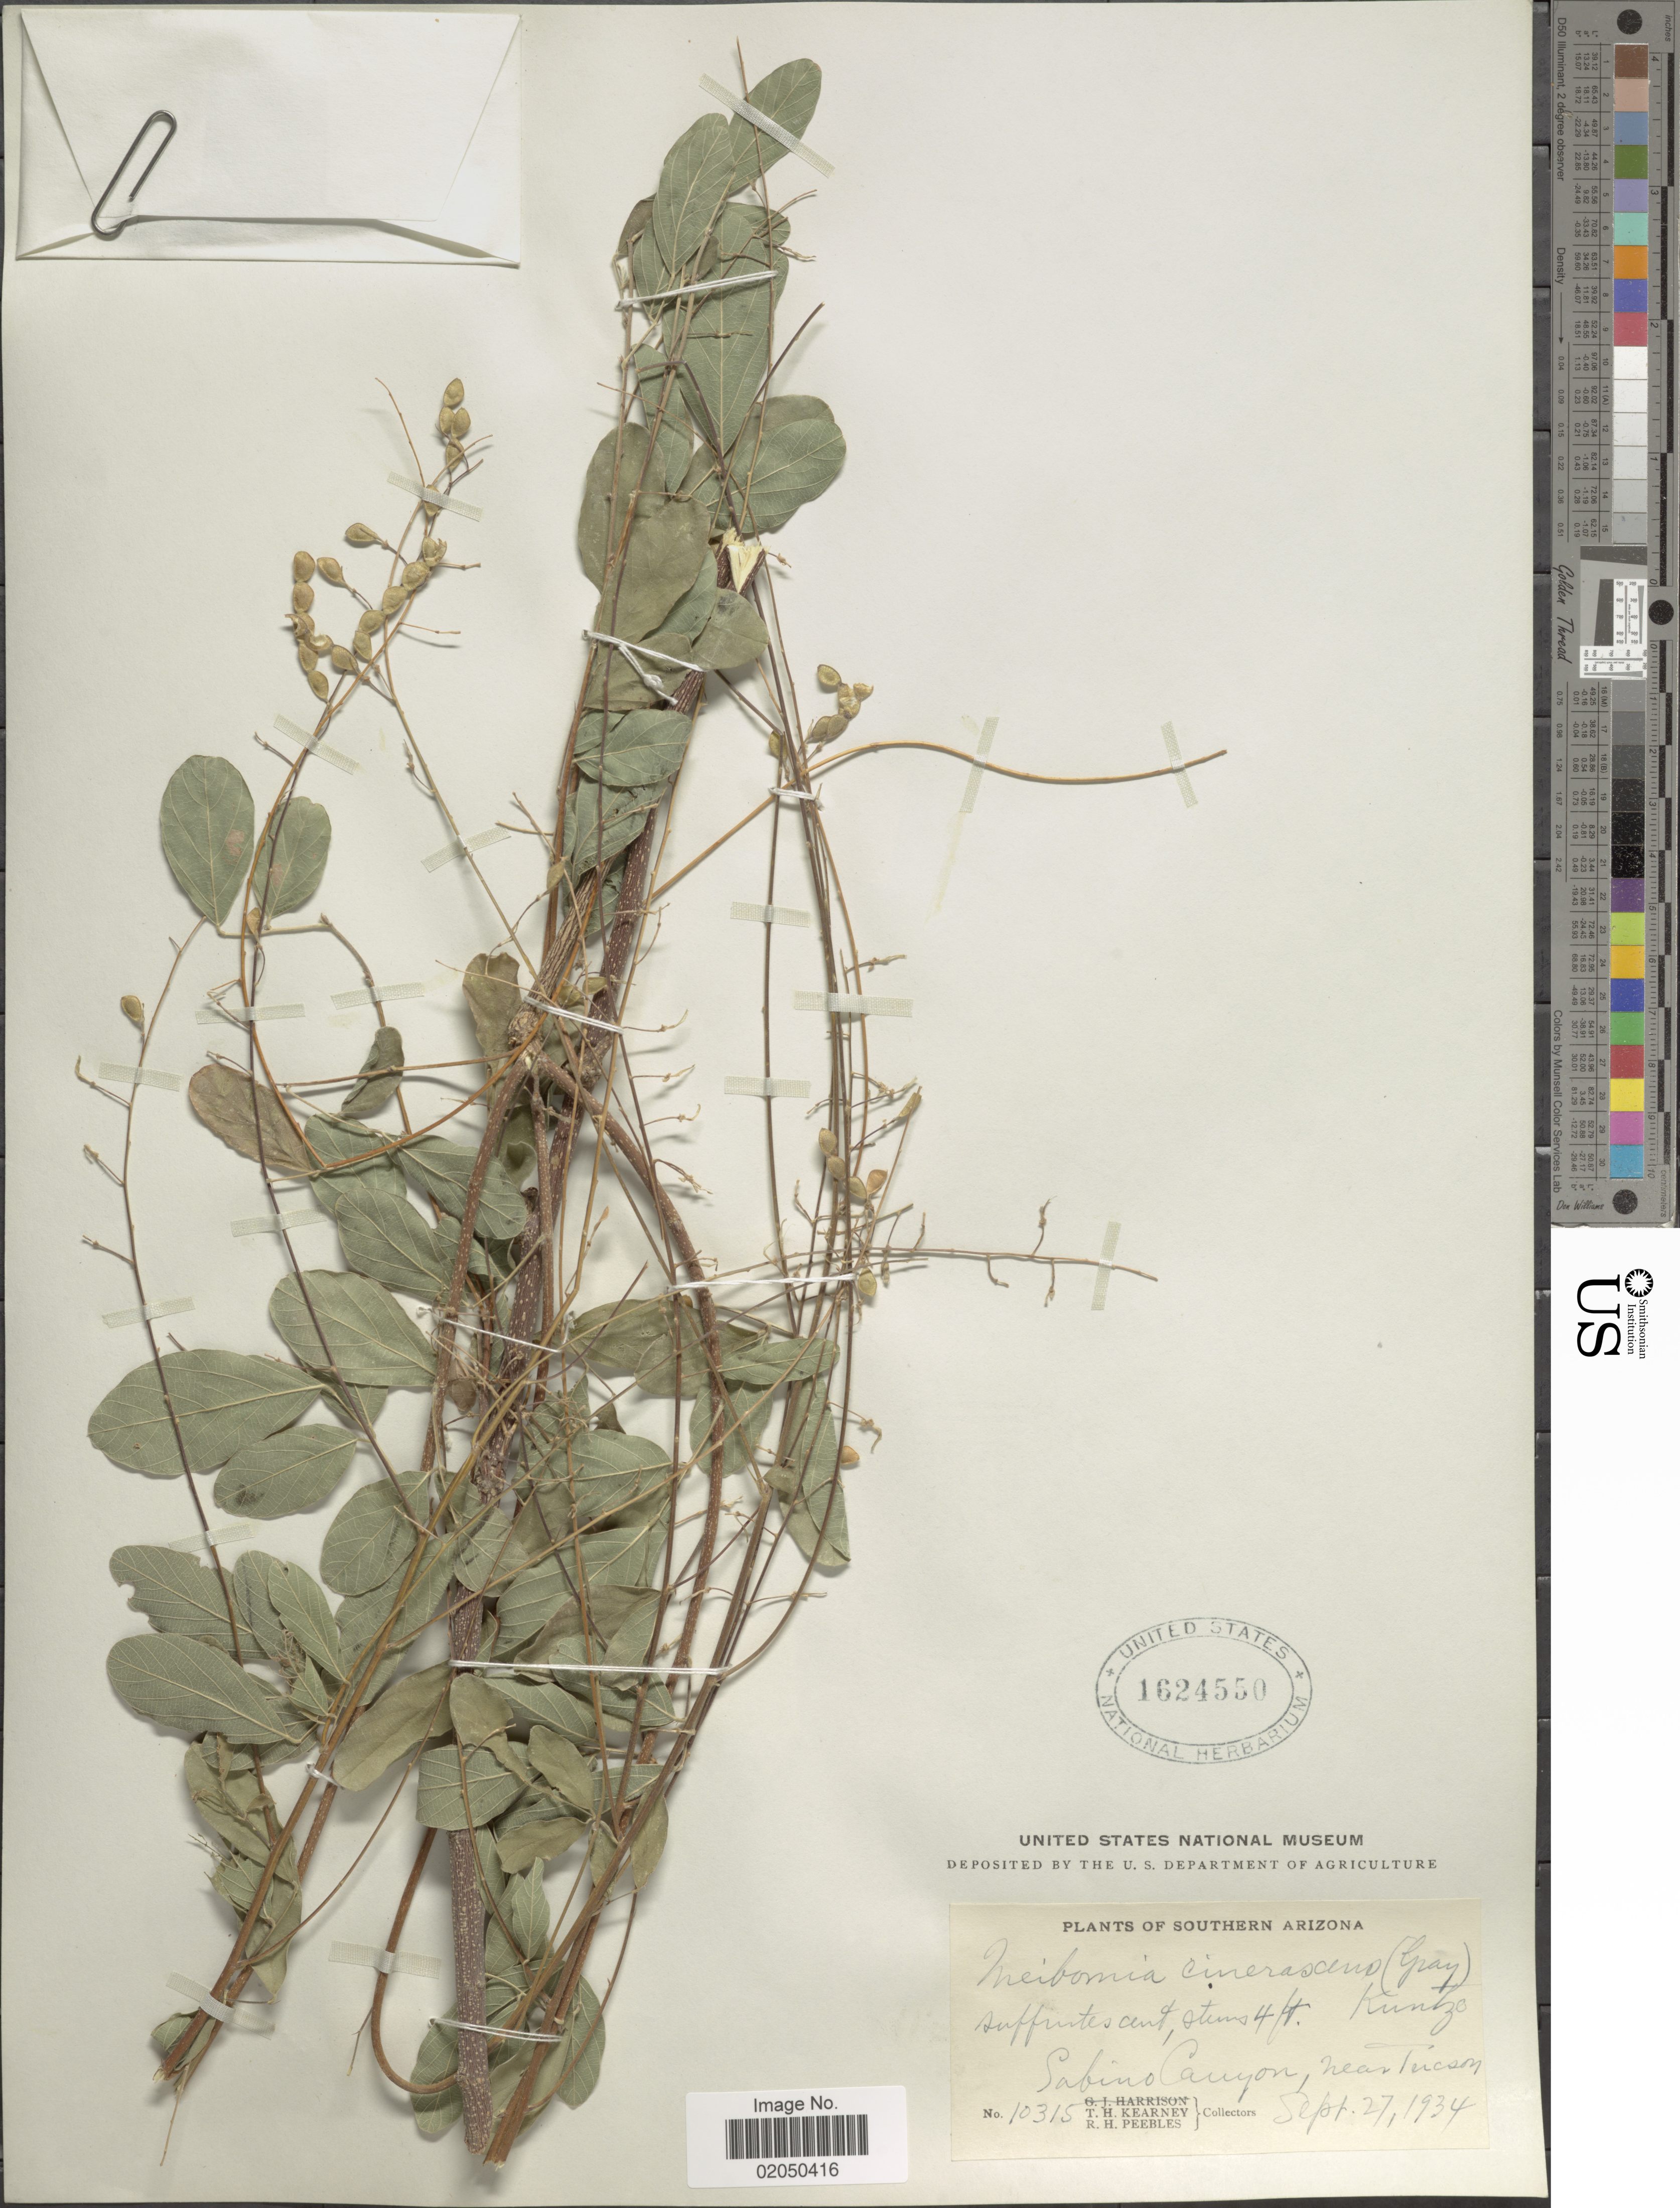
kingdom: Plantae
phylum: Tracheophyta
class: Magnoliopsida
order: Fabales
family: Fabaceae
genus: Desmodium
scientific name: Desmodium cinerascens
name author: A. Gray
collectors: T. H. Kearney & R. H. Peebles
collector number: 10315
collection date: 1934-09-29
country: United States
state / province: Arizona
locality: Southern Arizona, Sabino Canyon, near Triscon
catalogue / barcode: US 1624550